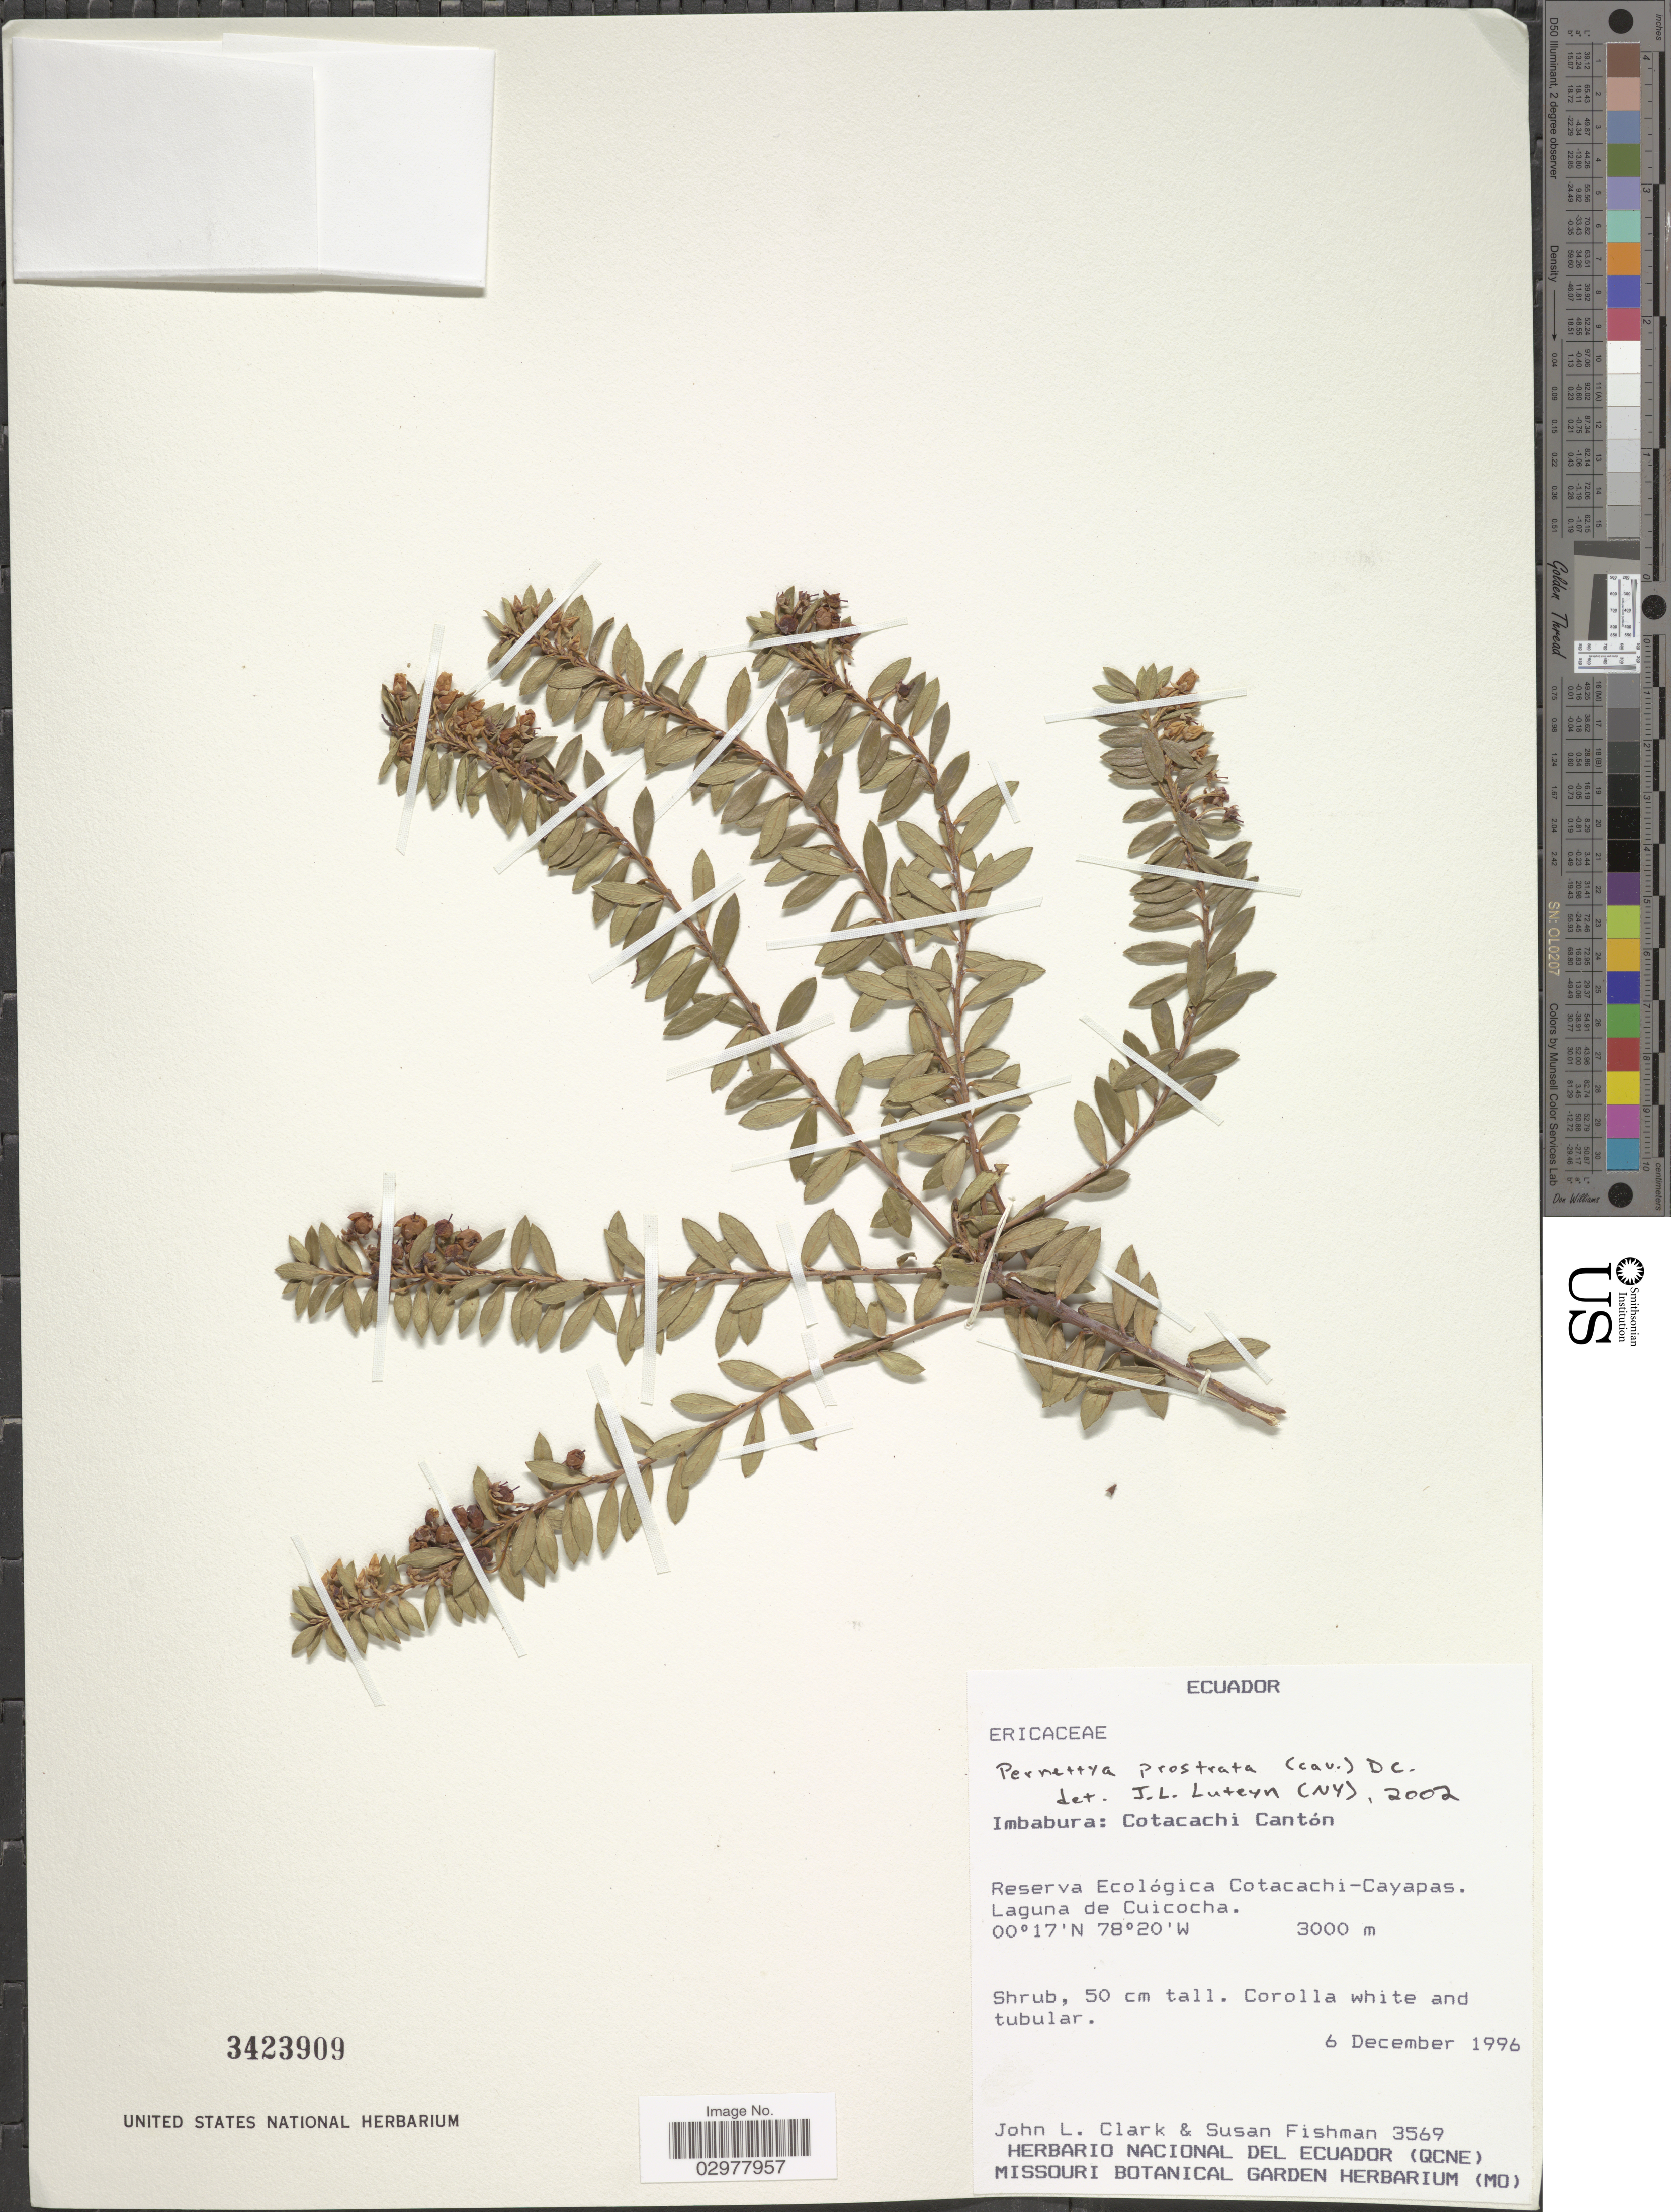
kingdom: Plantae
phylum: Tracheophyta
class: Magnoliopsida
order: Ericales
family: Ericaceae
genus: Pernettya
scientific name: Pernettya prostrata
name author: (Cav.) DC.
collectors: J. L. Clark & S. Fishman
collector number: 3569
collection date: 1996-12-06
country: Ecuador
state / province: Imbabura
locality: Cotacachi Cantón. Reserva Ecológica Cotacachi-Cayapas. Laguna de Cuicocha.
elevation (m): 3000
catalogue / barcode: US 3423909